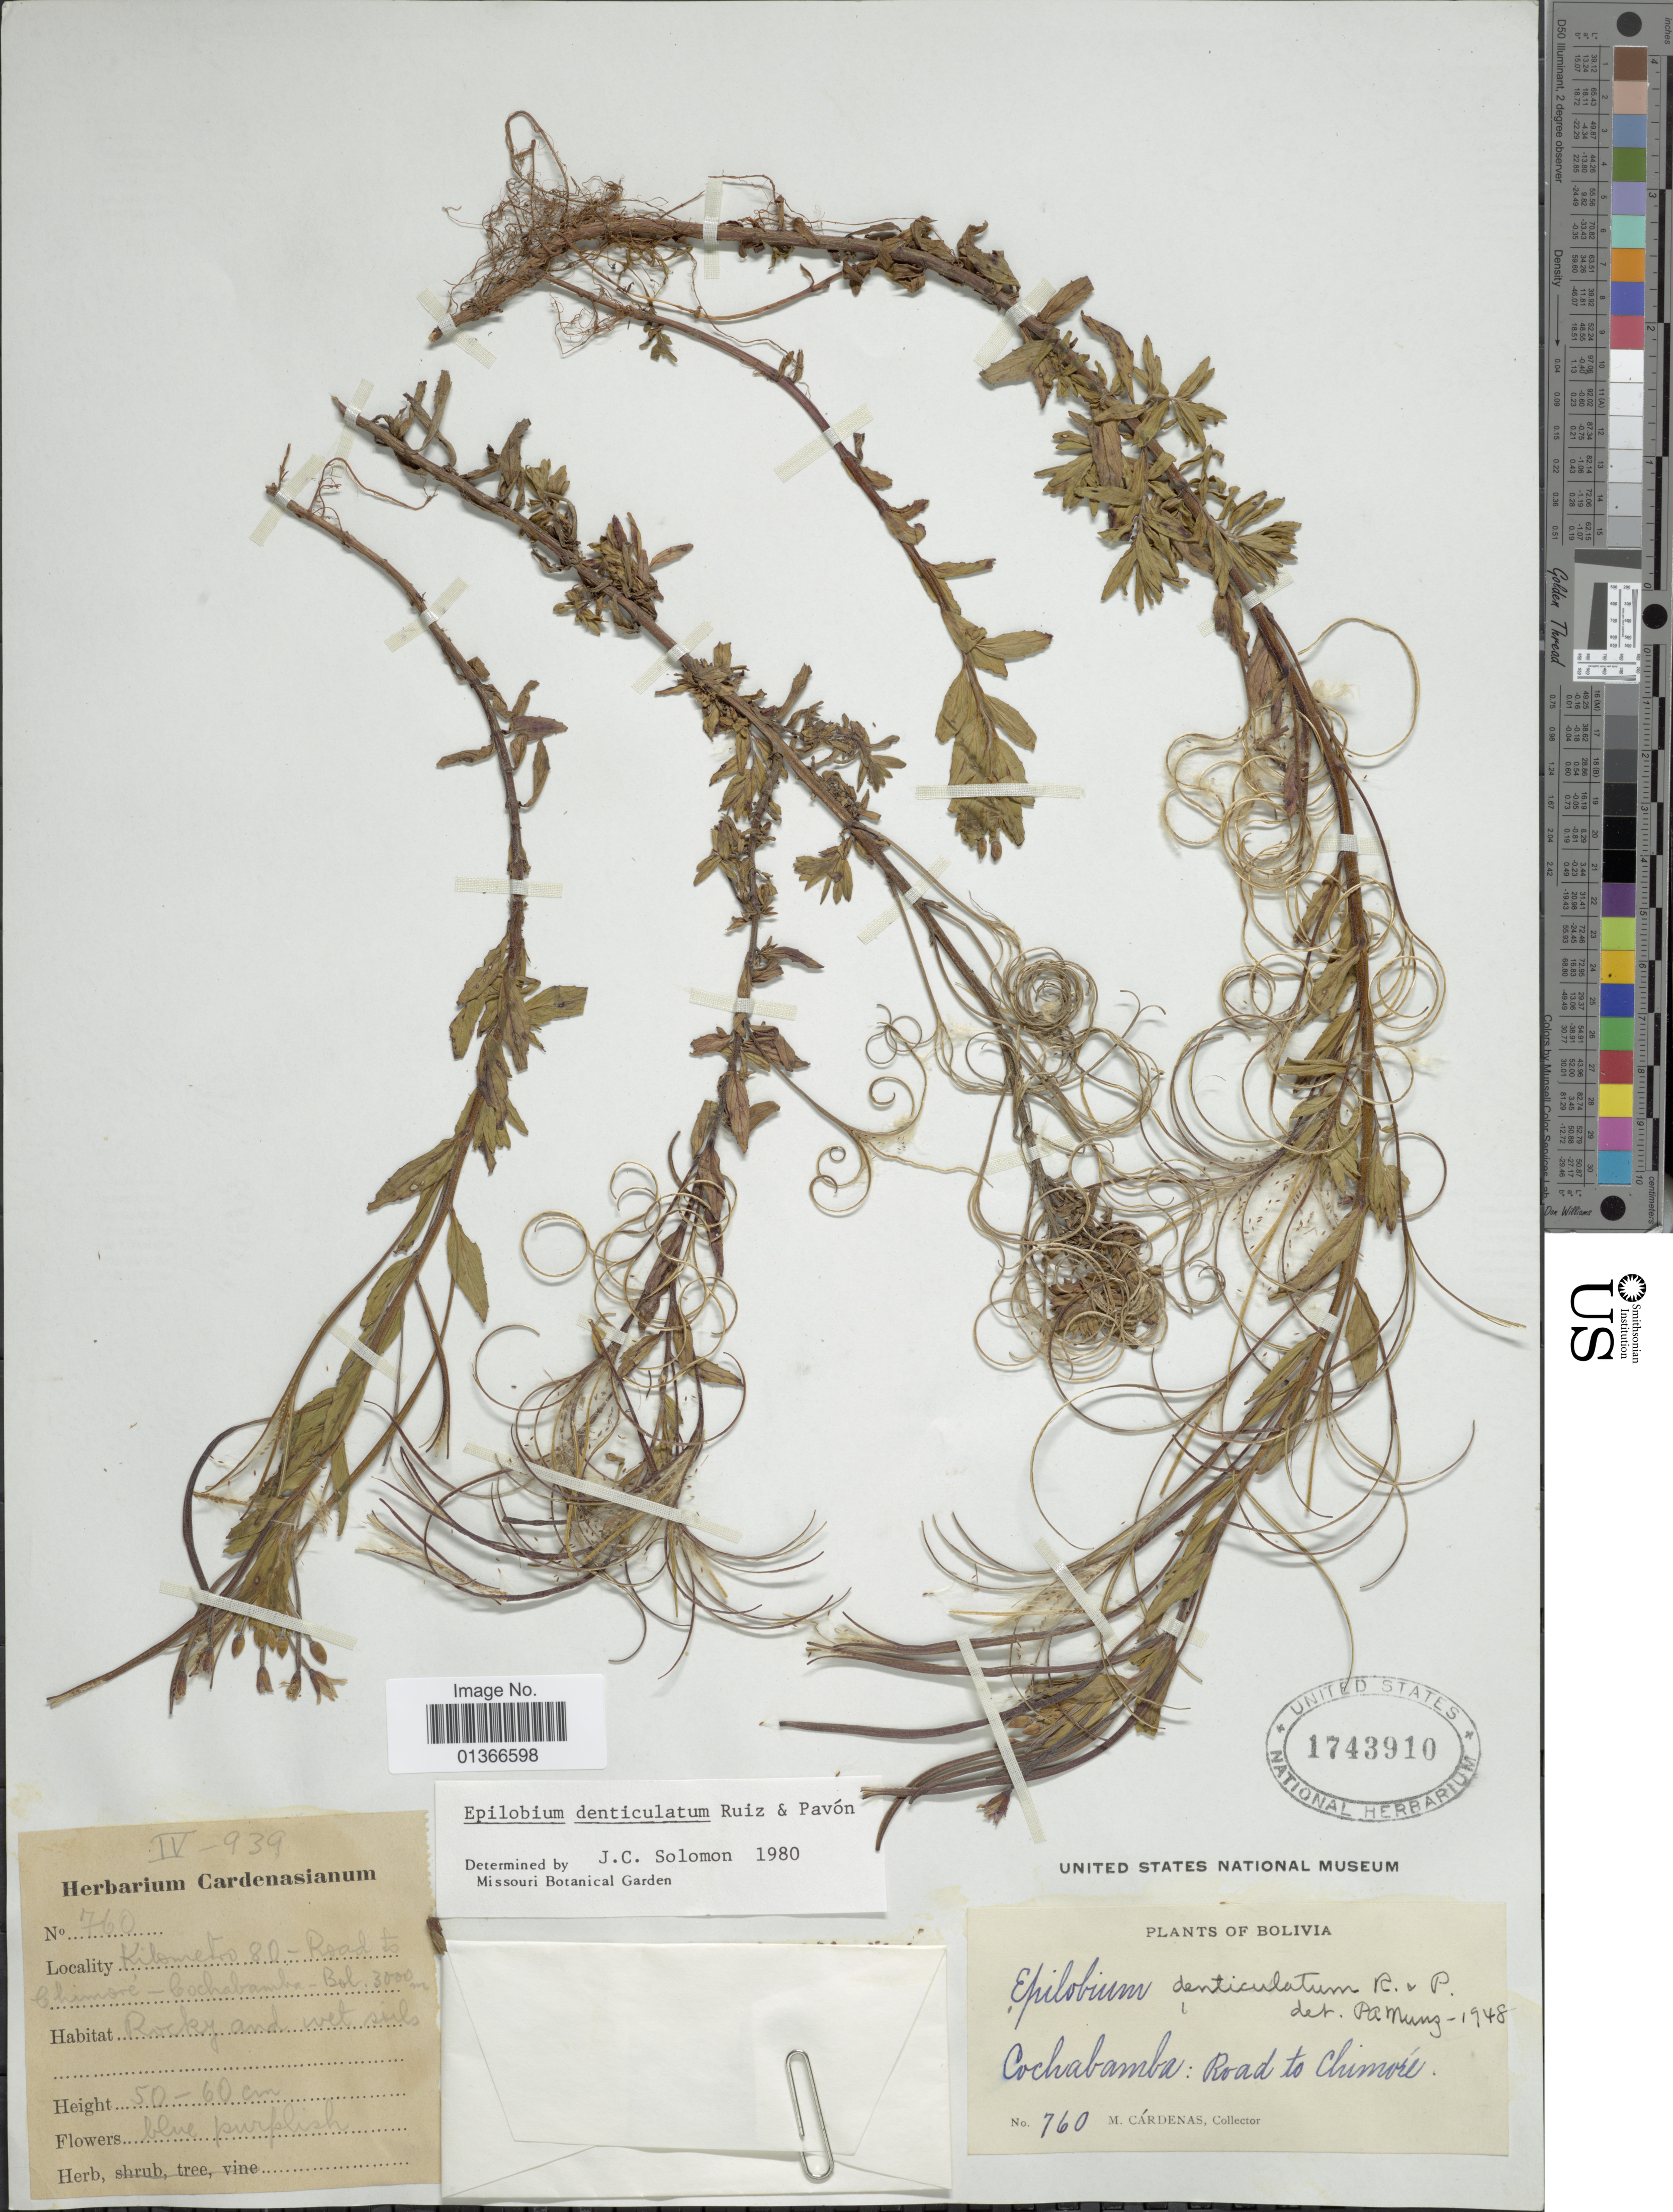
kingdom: Plantae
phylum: Tracheophyta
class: Magnoliopsida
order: Myrtales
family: Onagraceae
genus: Epilobium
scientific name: Epilobium denticulatum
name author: Ruiz & Pav.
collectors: M. Cárdenas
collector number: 760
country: Bolivia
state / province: Cochabamba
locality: Road to Chimoré.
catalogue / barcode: US 1743910